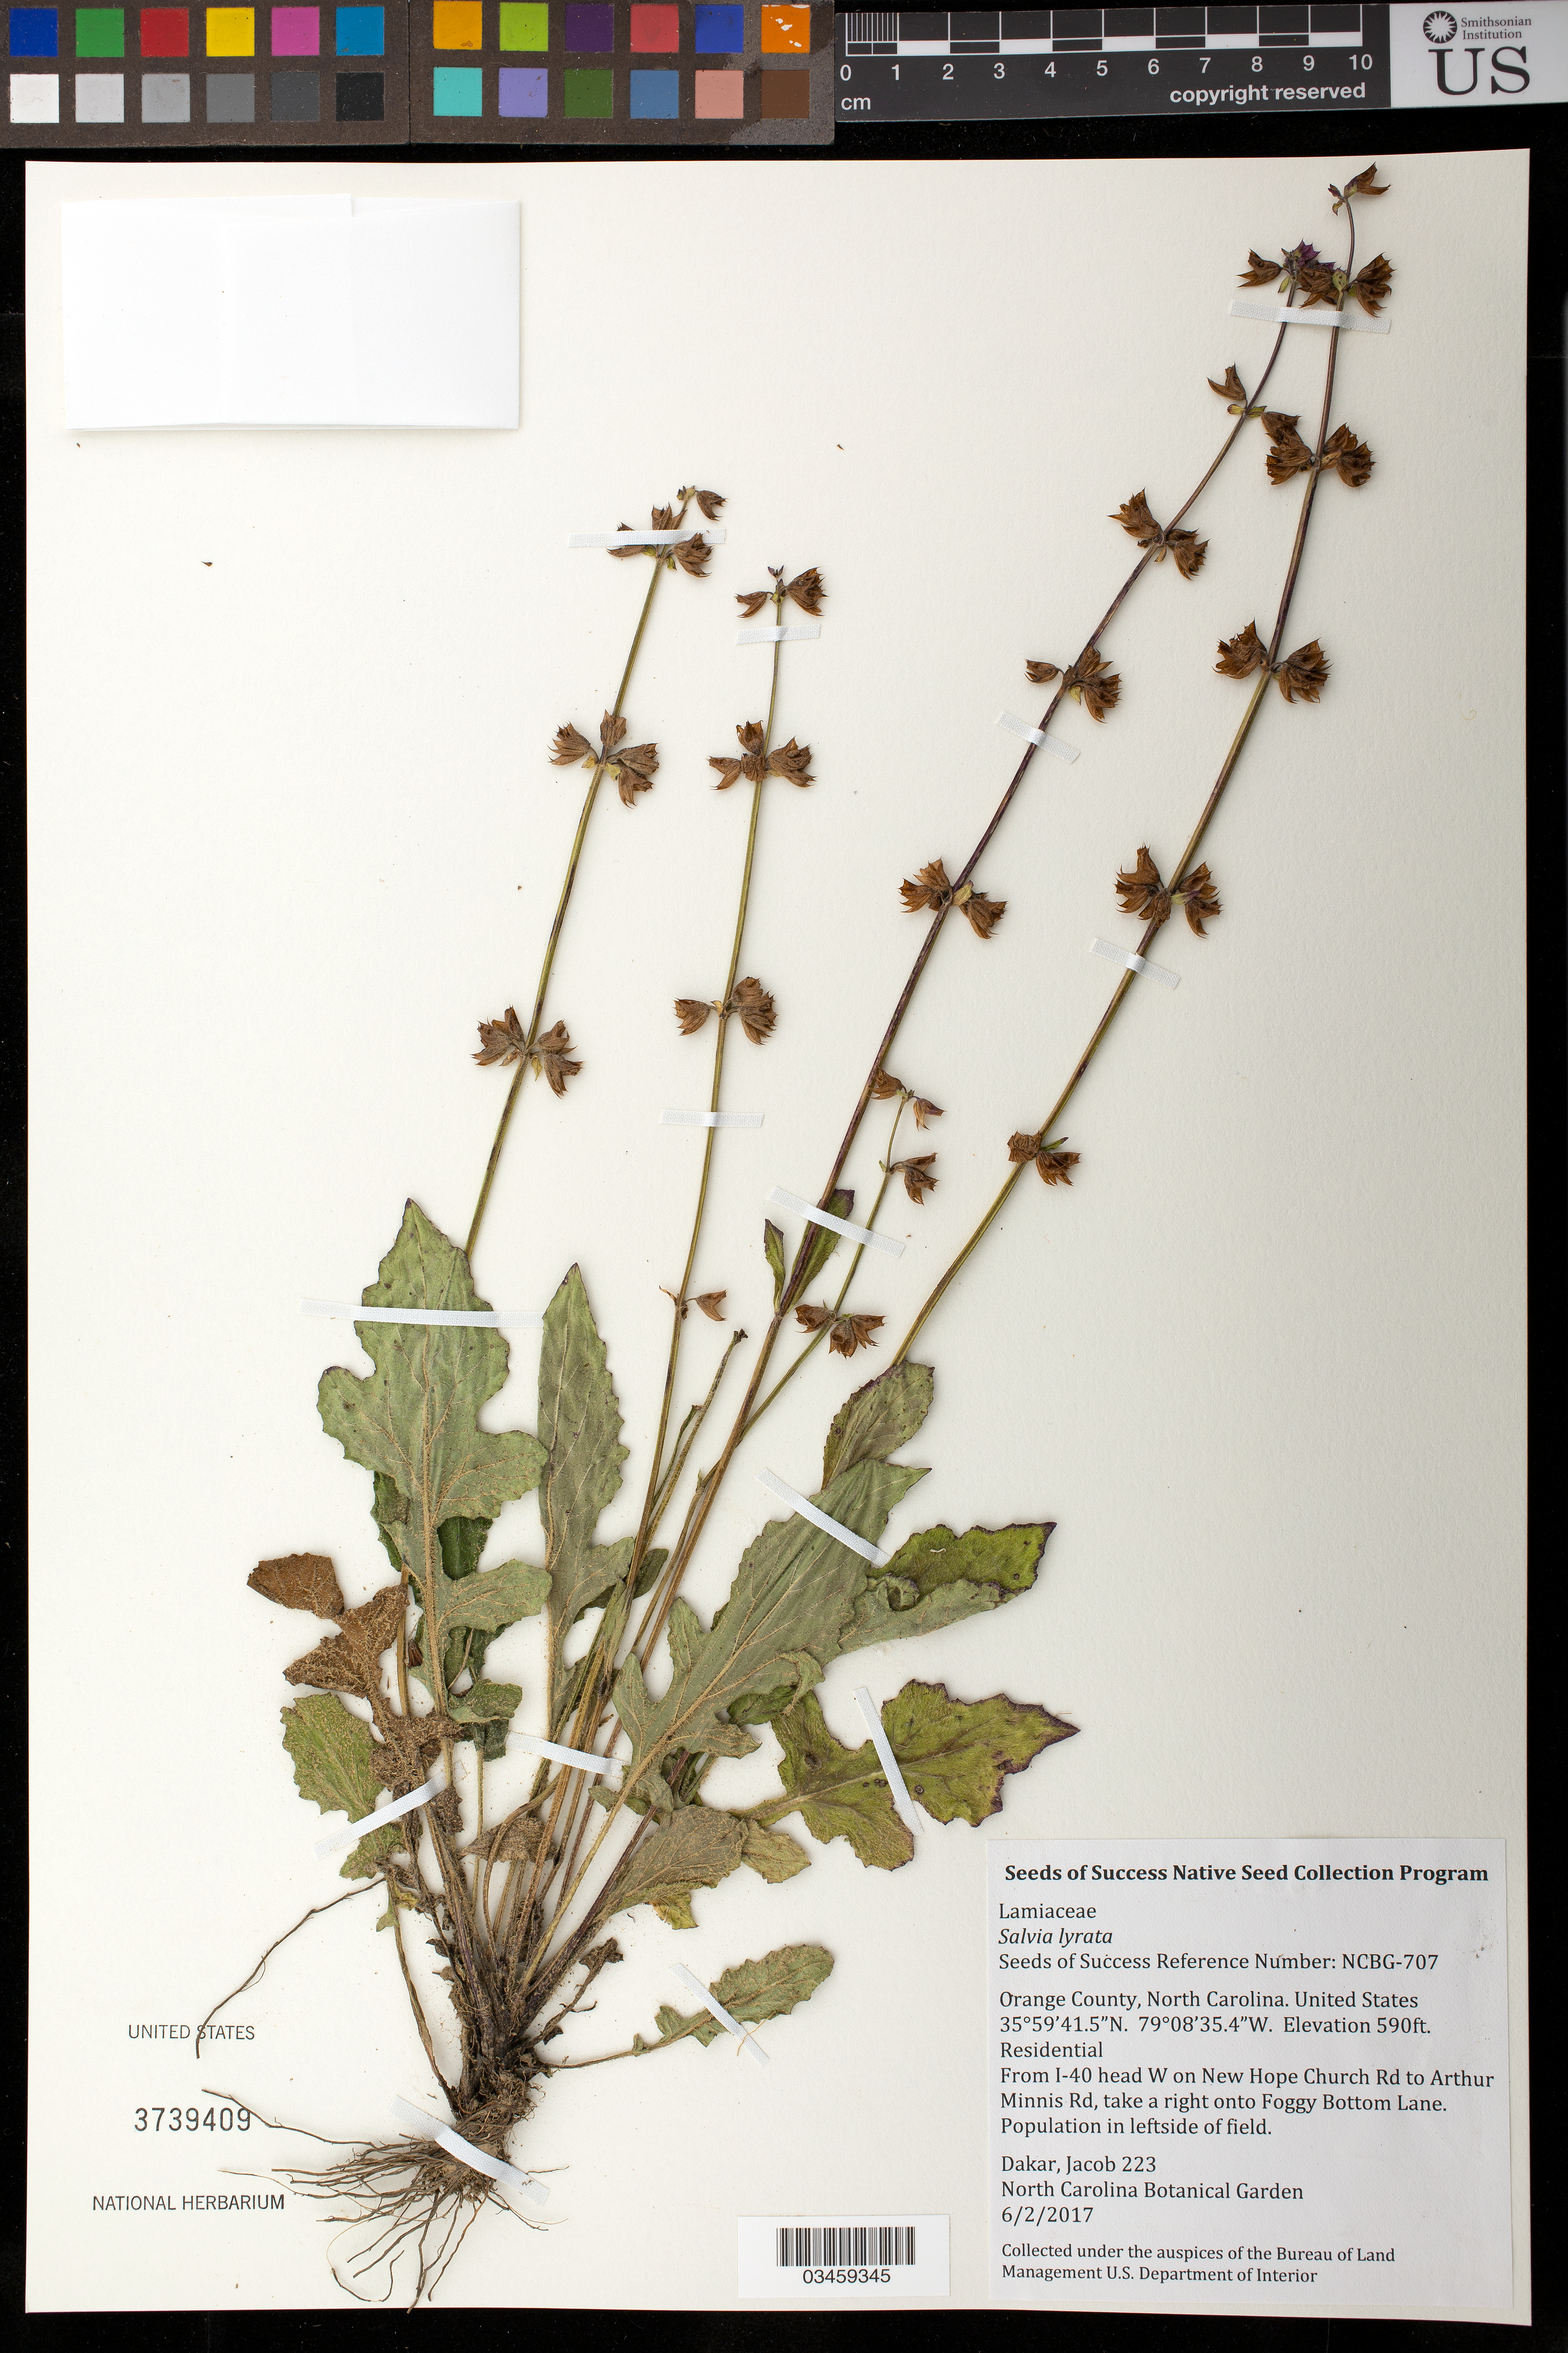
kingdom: Plantae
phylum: Tracheophyta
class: Magnoliopsida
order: Lamiales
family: Lamiaceae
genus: Salvia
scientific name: Salvia lyrata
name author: L.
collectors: J. Dakar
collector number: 223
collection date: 2017-06-02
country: United States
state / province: North Carolina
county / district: Orange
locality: From I-40 head W on New Hope Church Rd to Arthur Minnis Rd, take right onto Foggy Bottom Lane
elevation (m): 180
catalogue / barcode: US 3739409